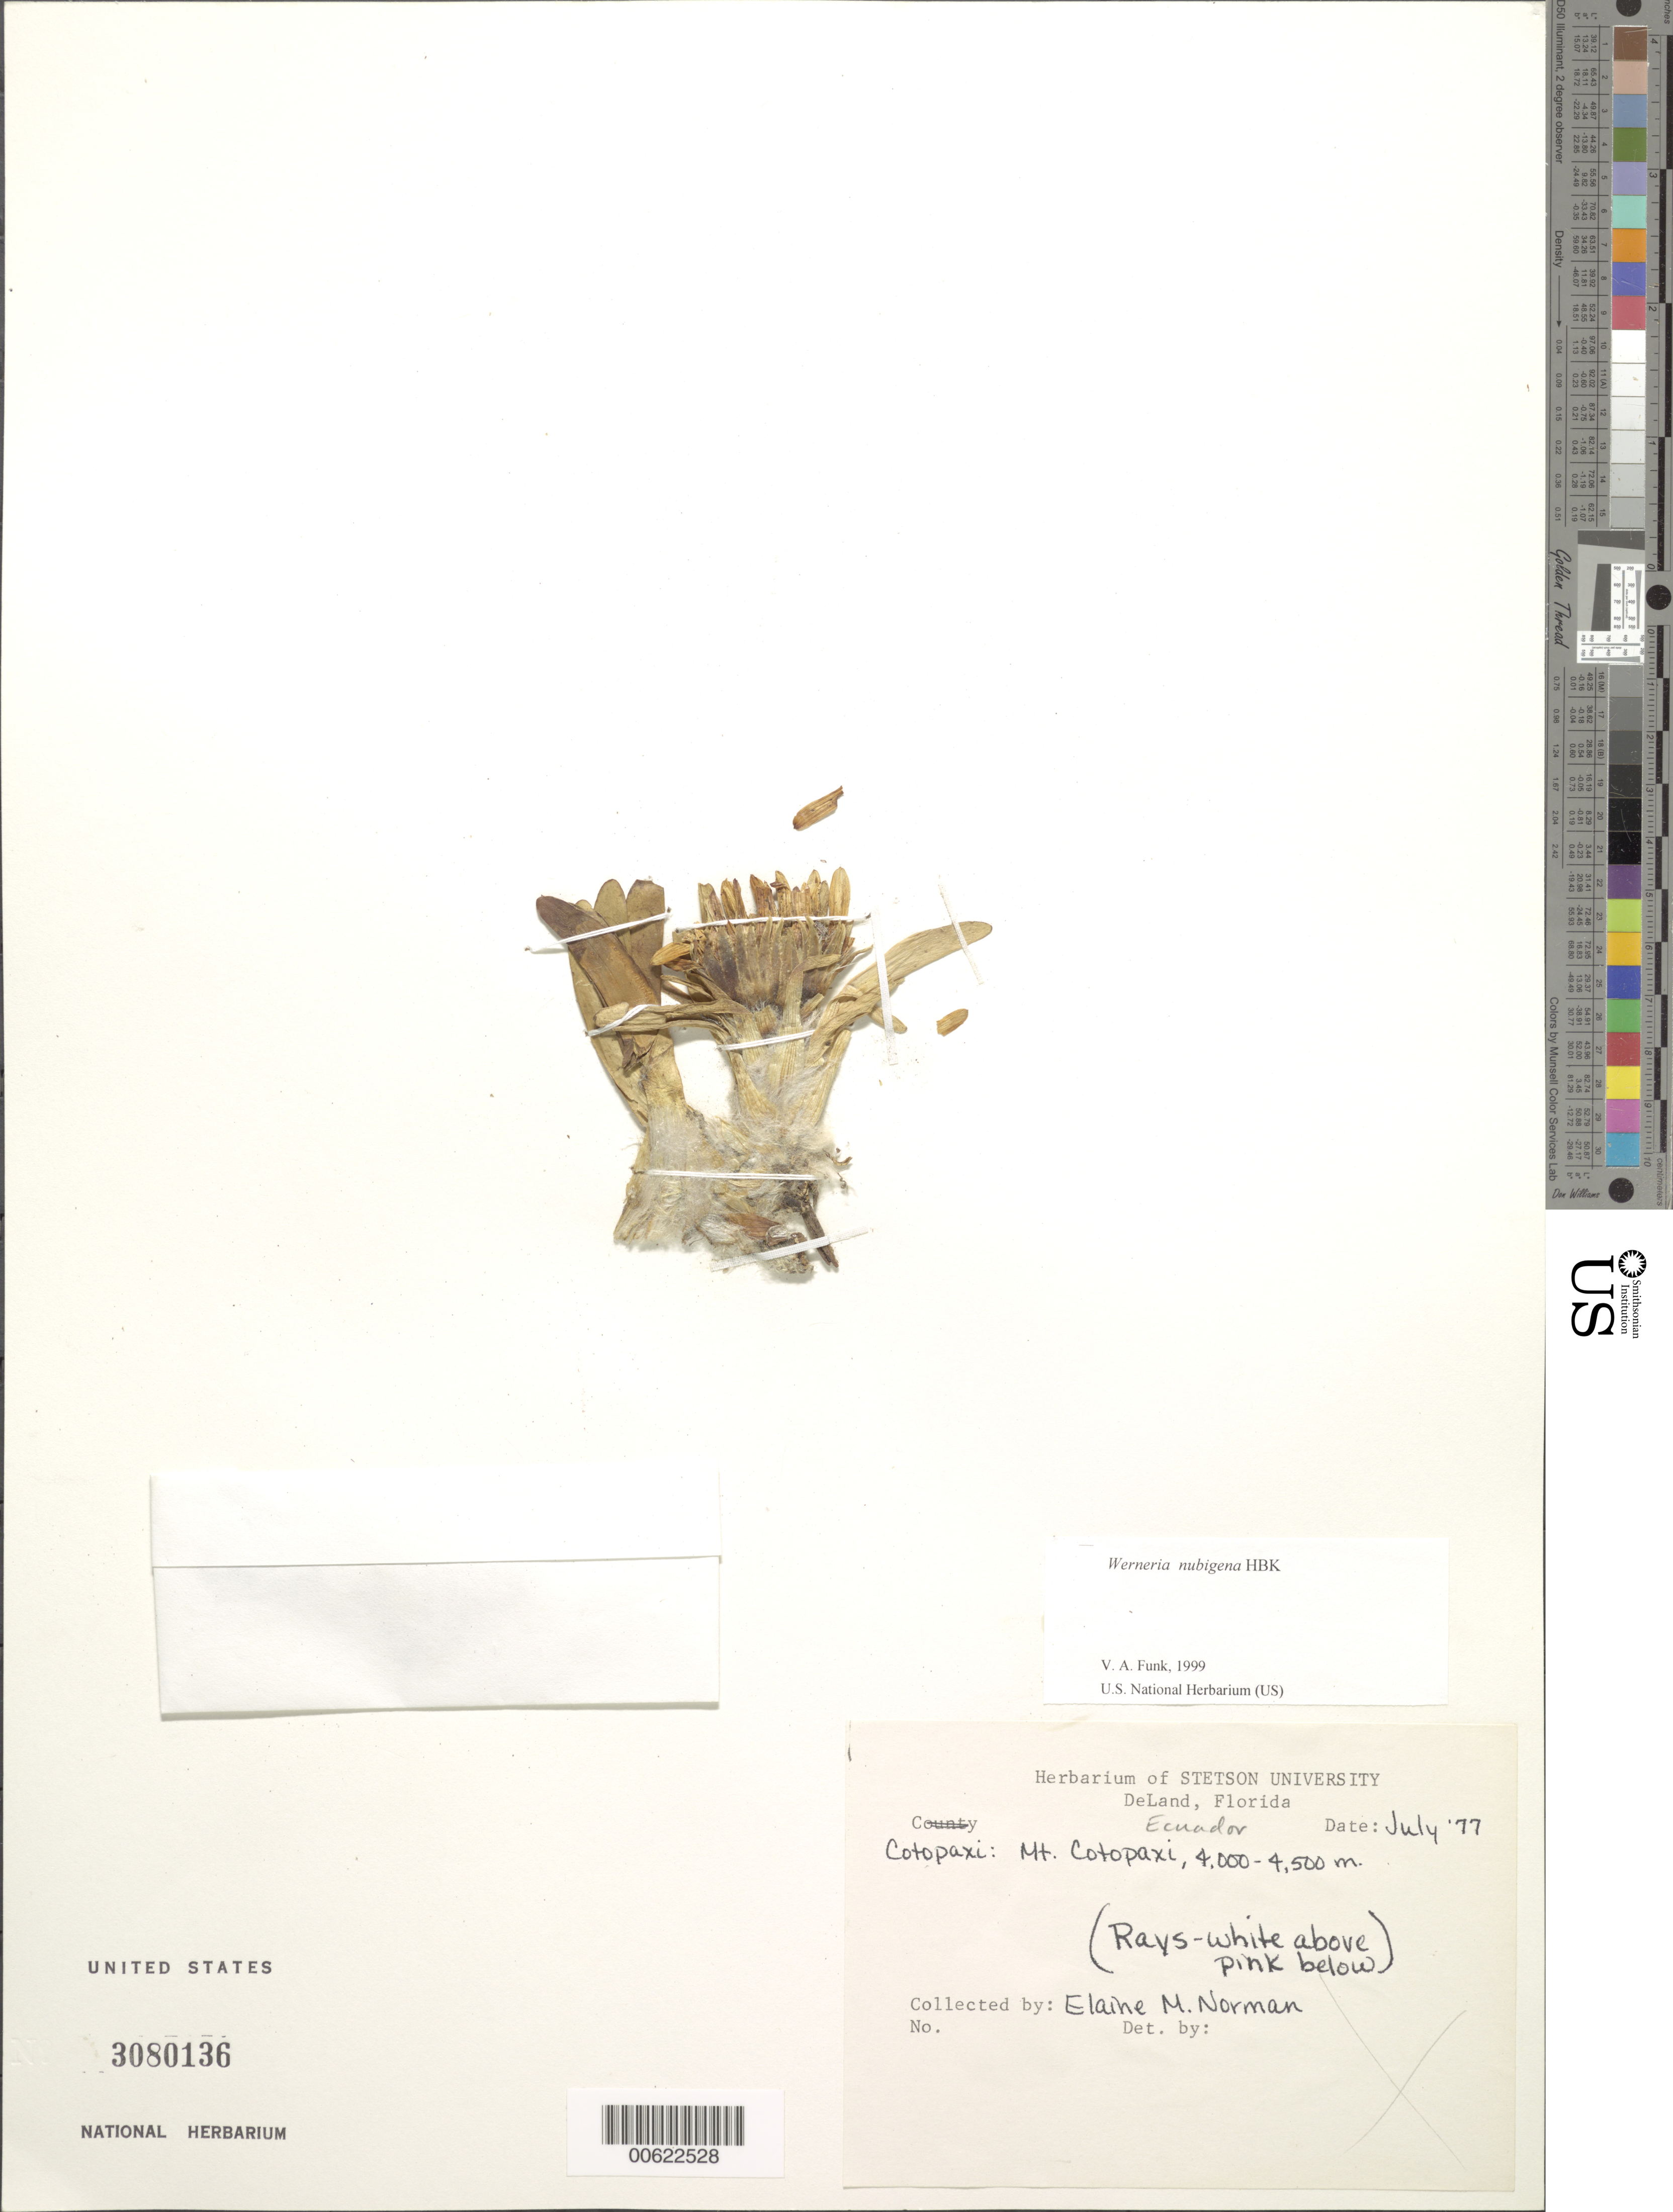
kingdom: Plantae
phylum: Tracheophyta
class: Magnoliopsida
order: Asterales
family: Asteraceae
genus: Werneria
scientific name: Werneria nubigena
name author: Kunth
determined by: Funk, Vicki A., (BOT), Smithsonian Institution - National Museum of Natural History (UNITED STATES)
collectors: E. Norman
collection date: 1977-07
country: Ecuador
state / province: Cotopaxi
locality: Mt. Cotopaxi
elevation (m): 4000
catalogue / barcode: US 3080136